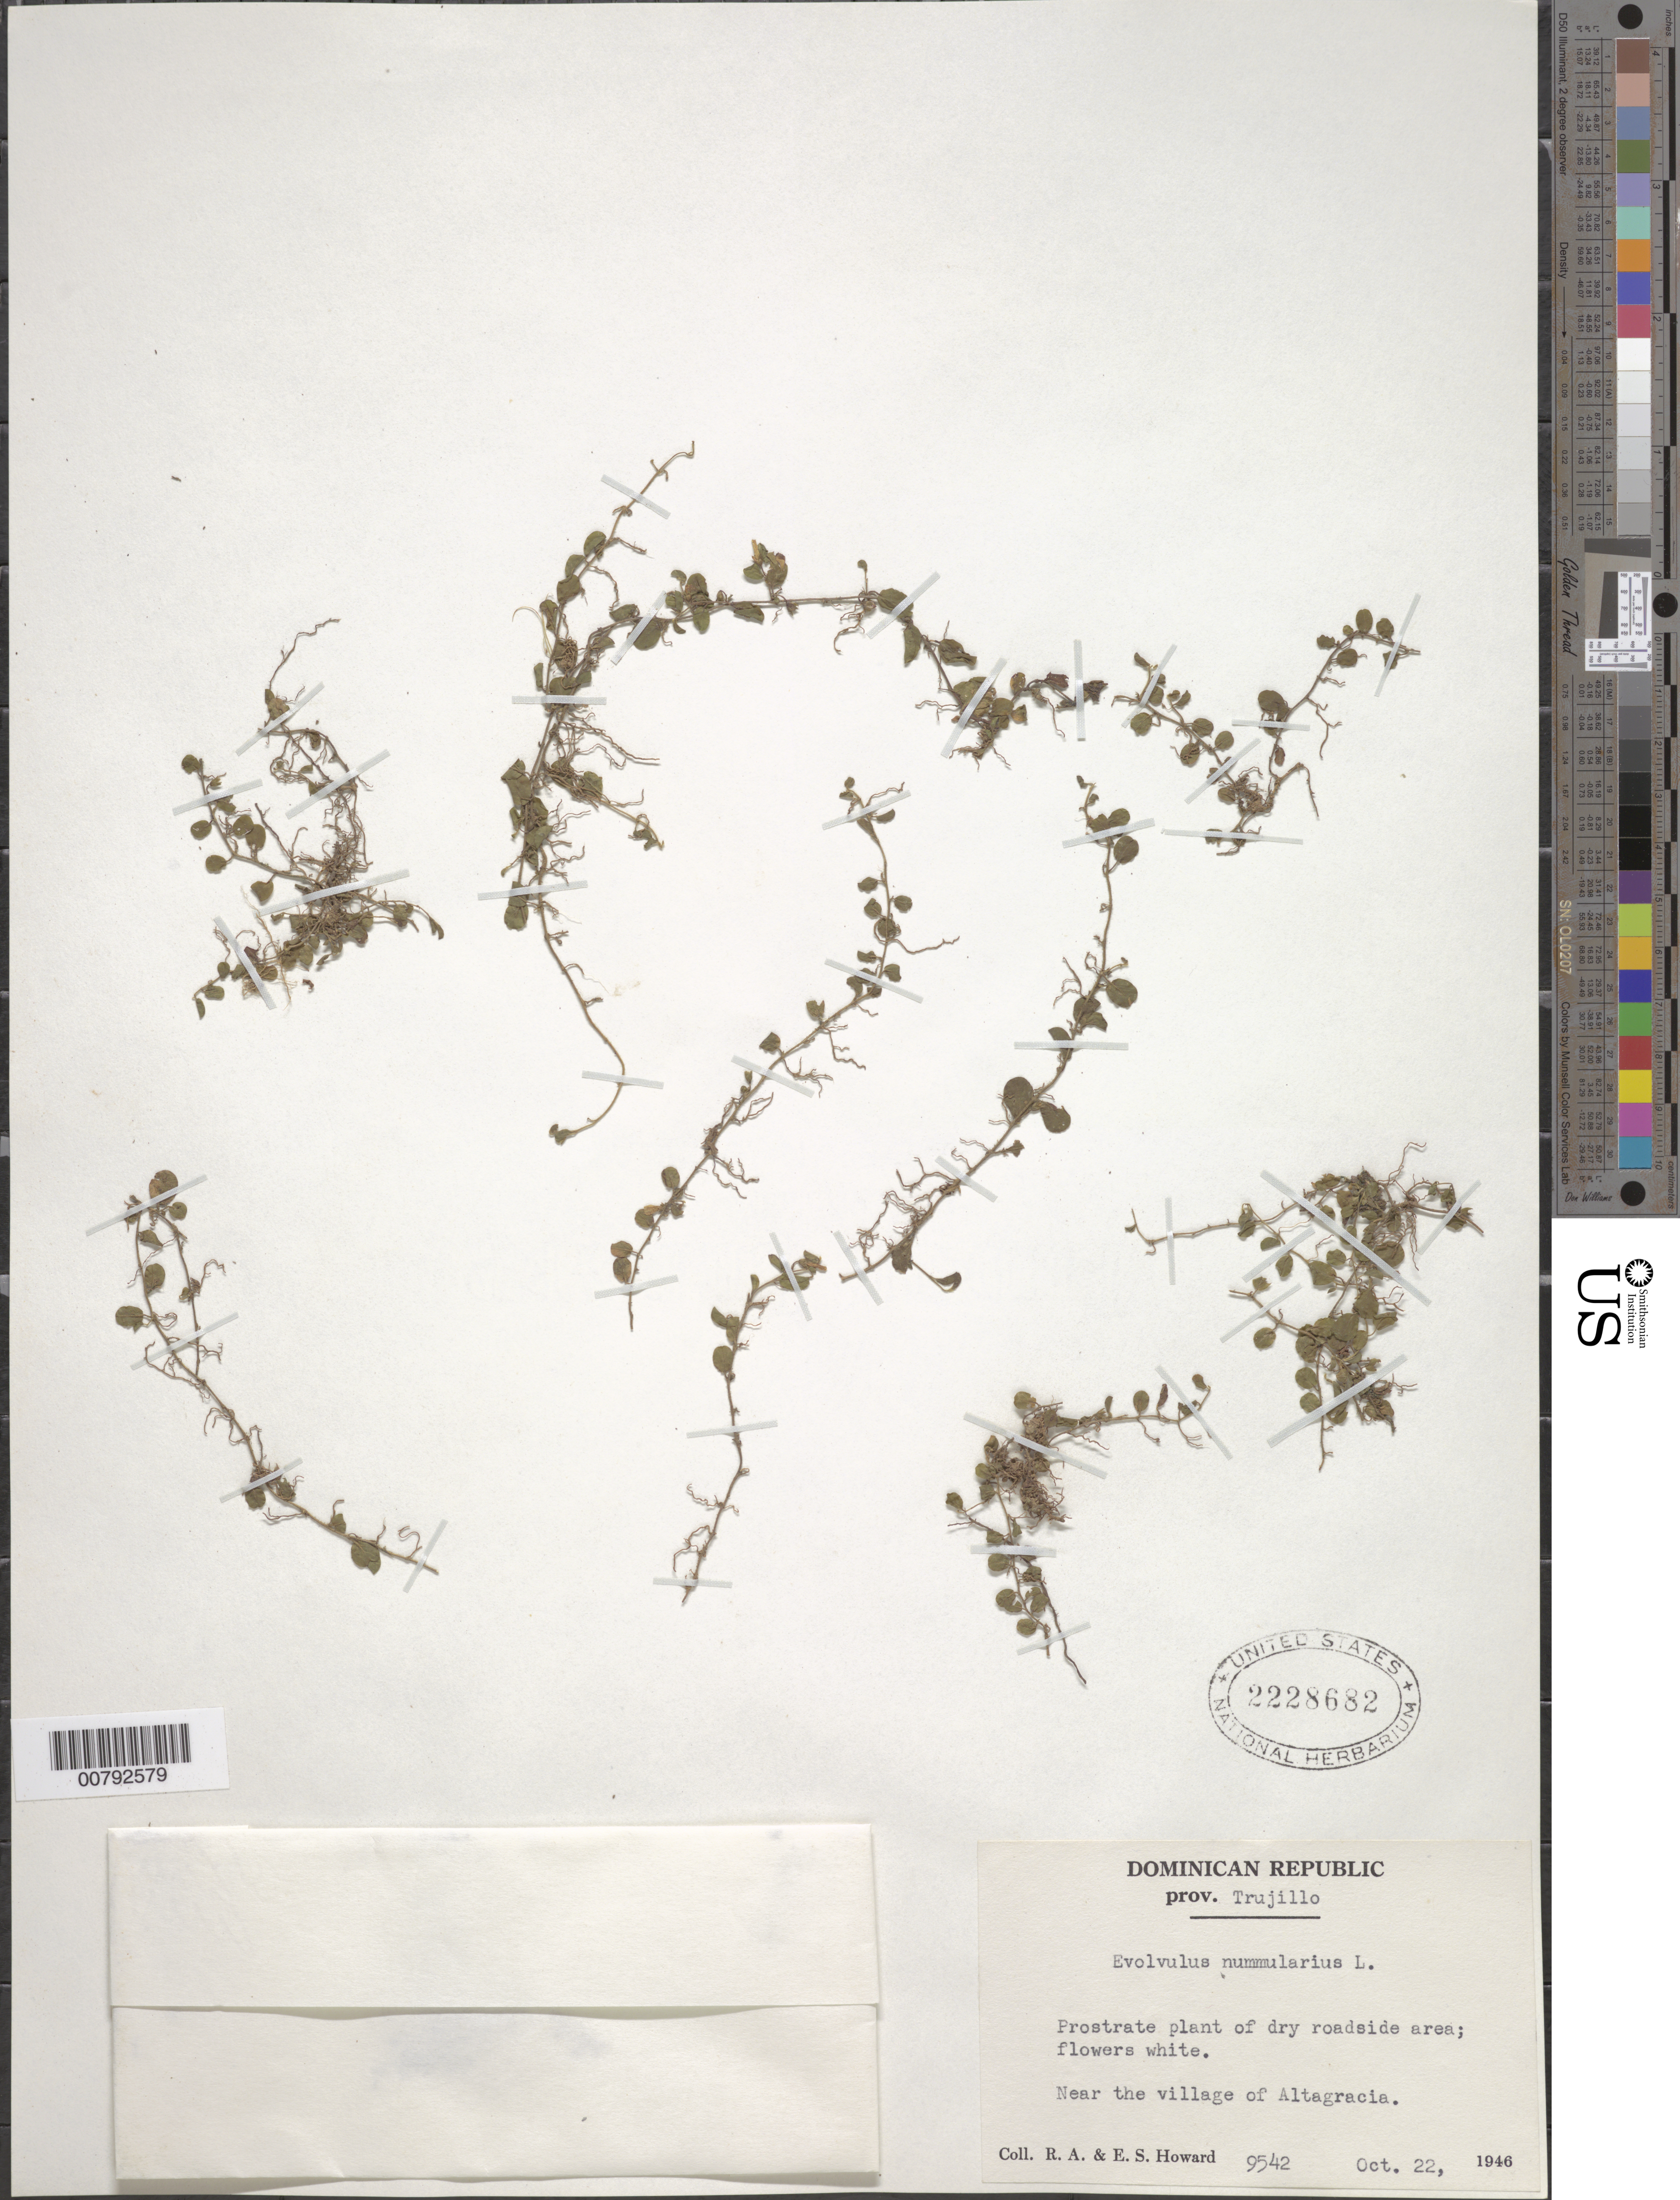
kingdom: Plantae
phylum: Tracheophyta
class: Magnoliopsida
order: Solanales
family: Convolvulaceae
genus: Evolvulus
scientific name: Evolvulus nummularius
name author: (L.) L.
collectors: R. A. Howard & E. S. Howard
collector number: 9542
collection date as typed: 22 Oct 1946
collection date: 1946-10-22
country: Dominican Republic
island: Hispaniola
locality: Province of Trujillo?, near the village of Altagracia.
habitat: Dry roadside area.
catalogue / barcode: US 2228682